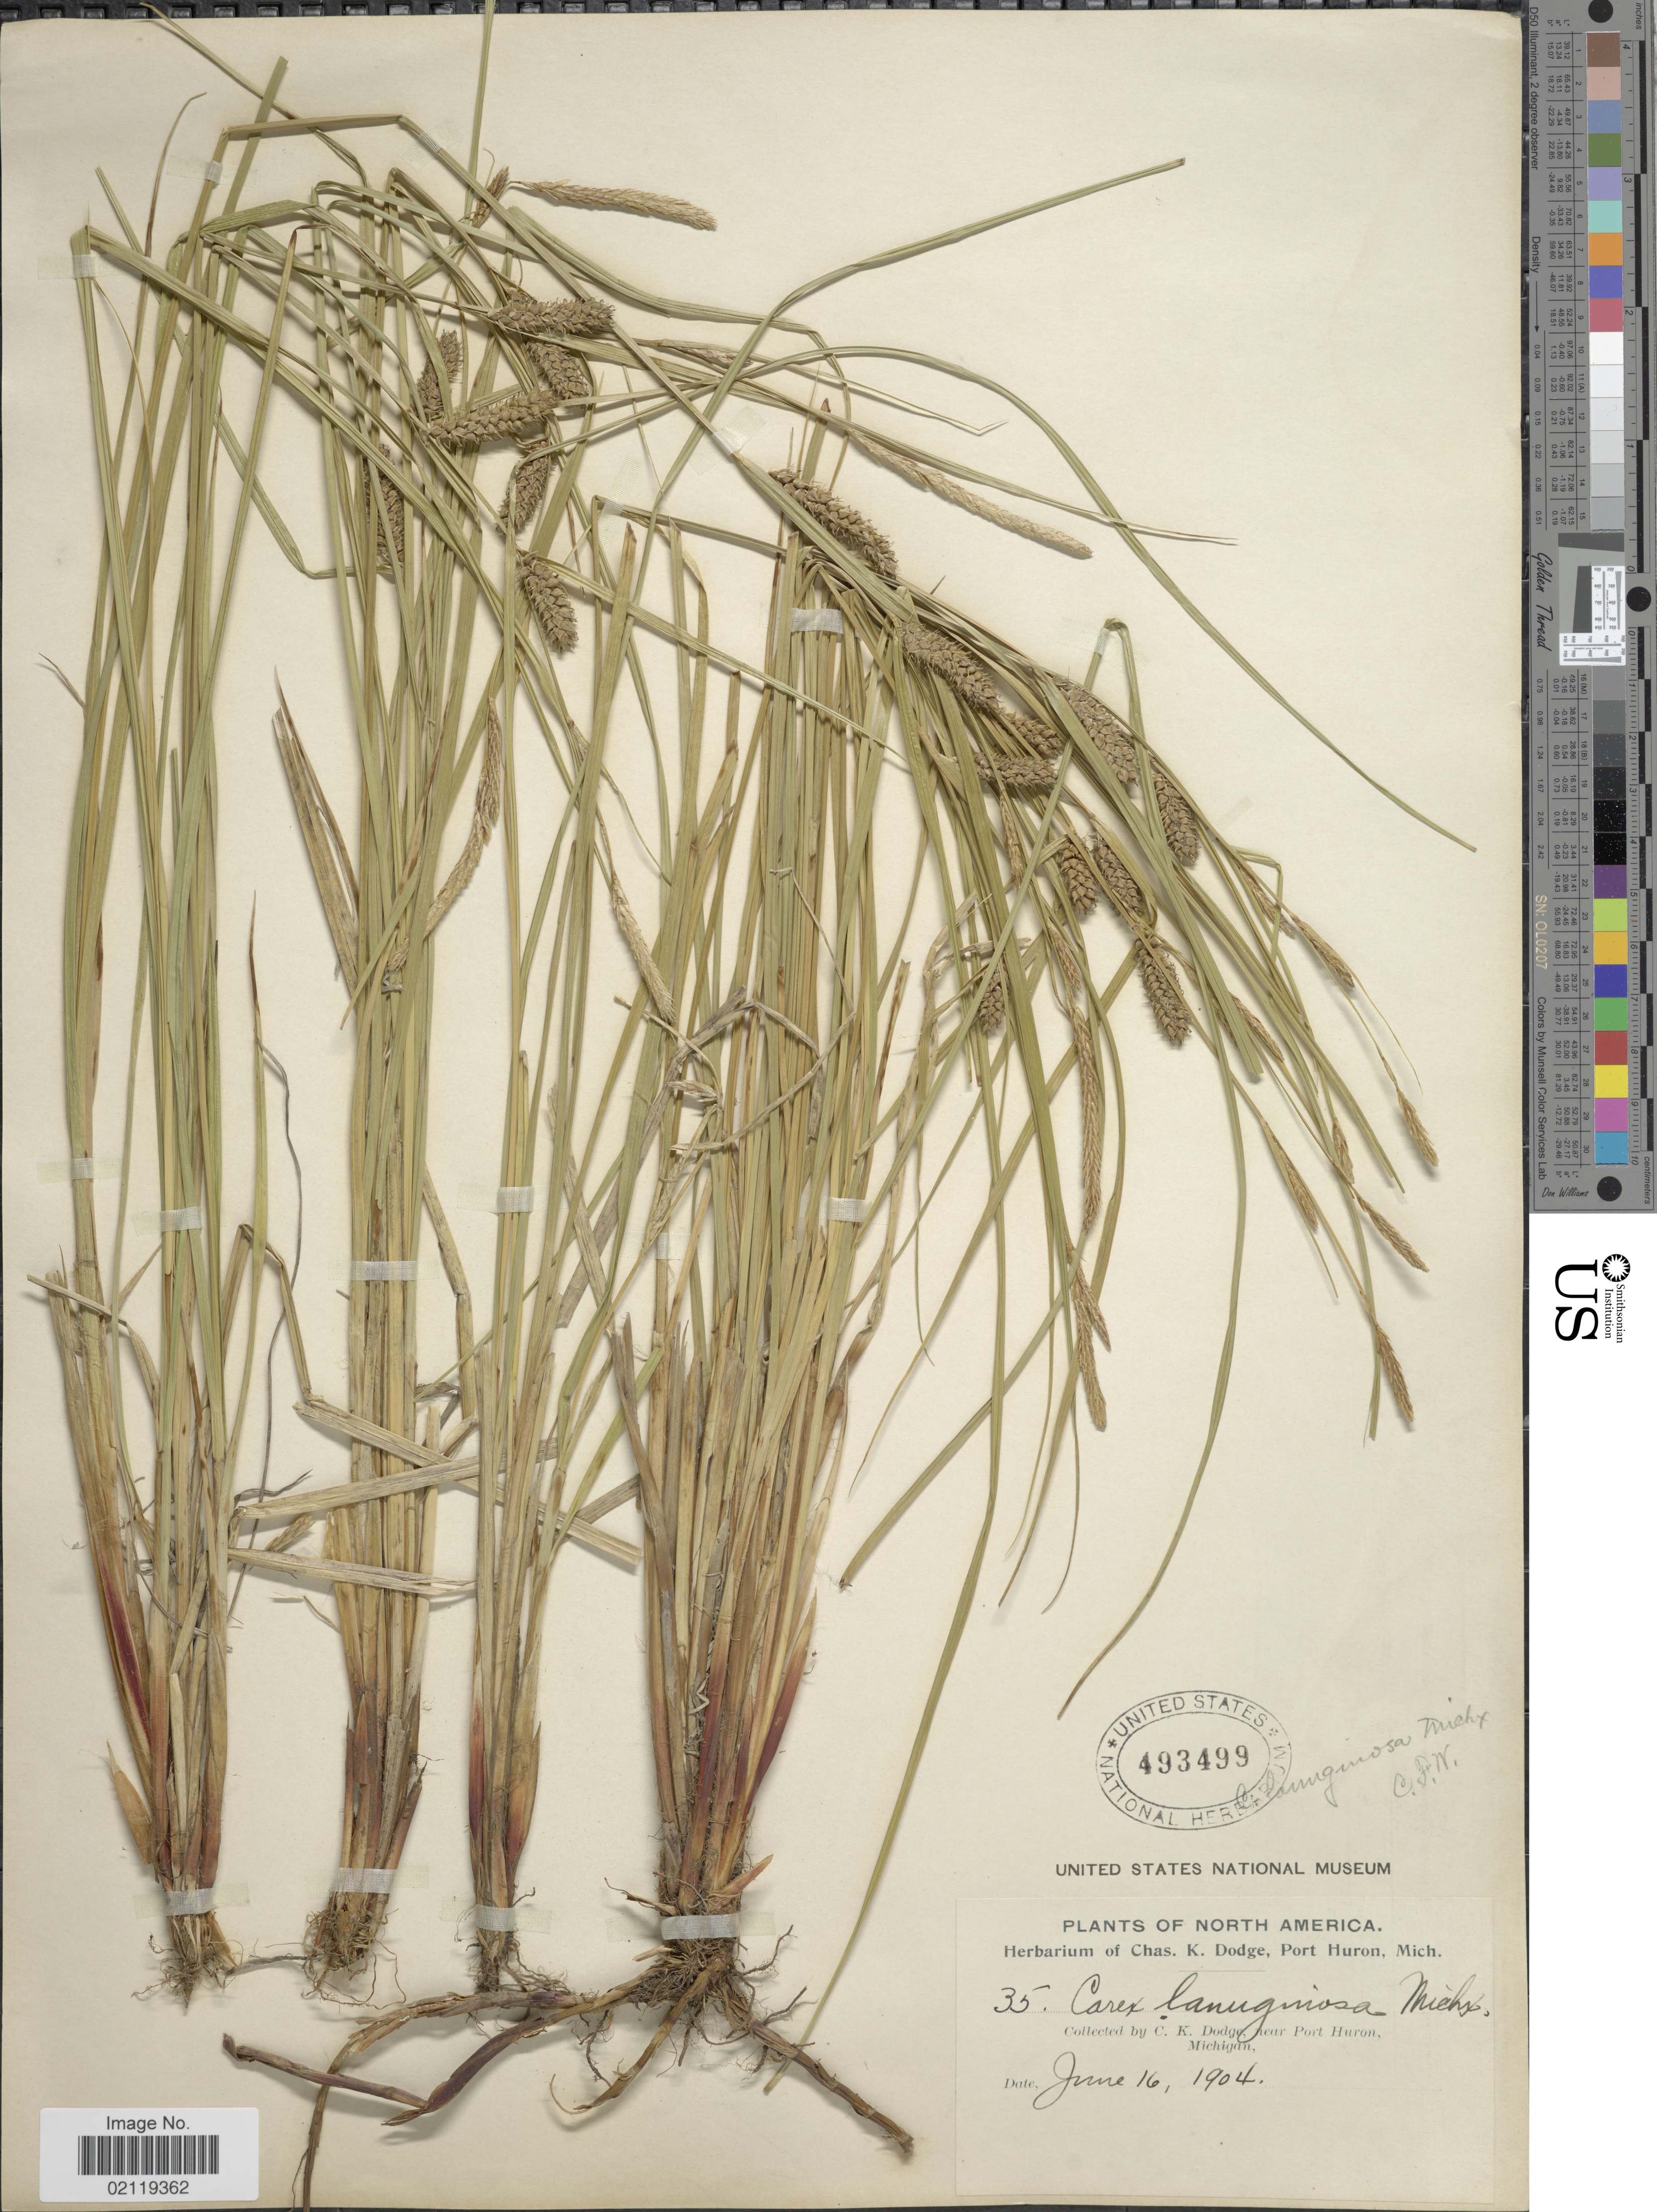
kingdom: Plantae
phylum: Tracheophyta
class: Liliopsida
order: Poales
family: Cyperaceae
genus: Carex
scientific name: Carex pellita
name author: Muhl. ex Willd.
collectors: C. K. Dodge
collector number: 35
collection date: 1904-06-16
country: United States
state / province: Michigan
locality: Near Port Huron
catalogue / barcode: US 493499